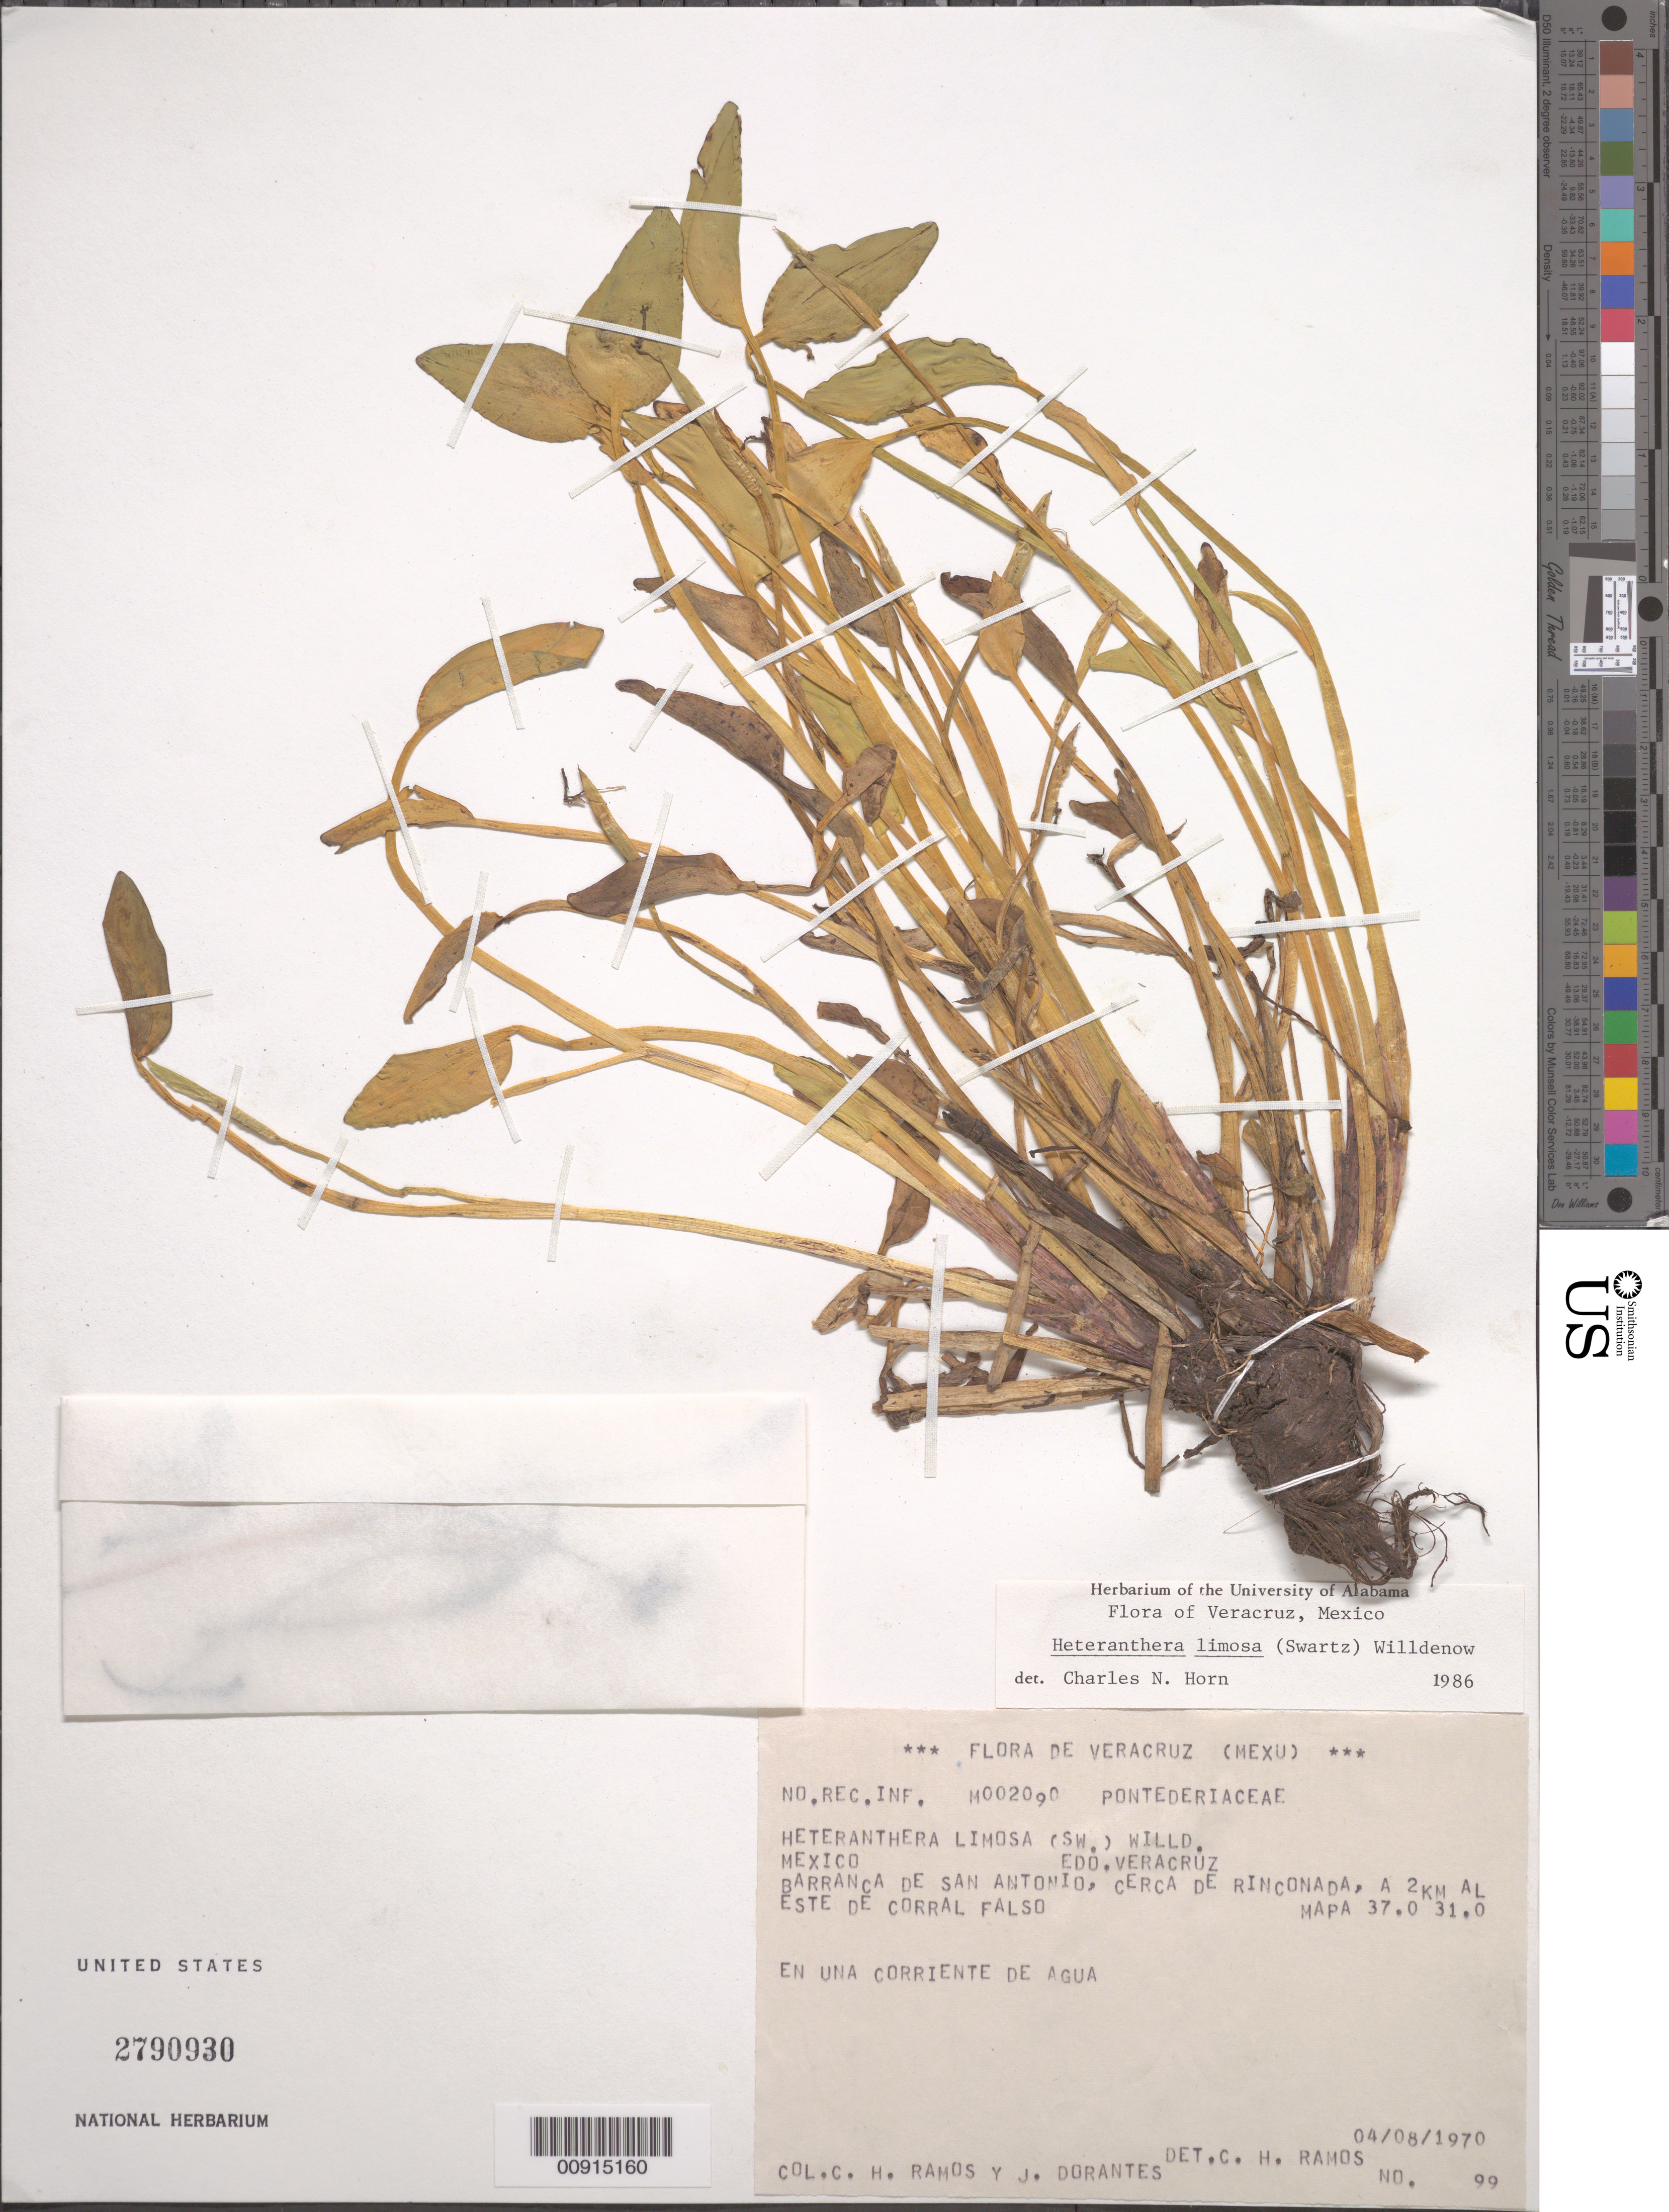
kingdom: Plantae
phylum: Tracheophyta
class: Liliopsida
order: Commelinales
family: Pontederiaceae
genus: Heteranthera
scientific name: Heteranthera limosa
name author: (Sw.) Willd.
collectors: C. H. Ramos & J. Dorantes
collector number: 99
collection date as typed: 04 Aug 1970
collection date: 1970-08-04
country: Mexico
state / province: Veracruz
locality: Veracruz: Barranca de San Antonio, cerca de Rinconada, a 2 km. al este de Corral Falso. Mapa 37.0 31.0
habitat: En una corriente de agua.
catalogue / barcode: US 2790930